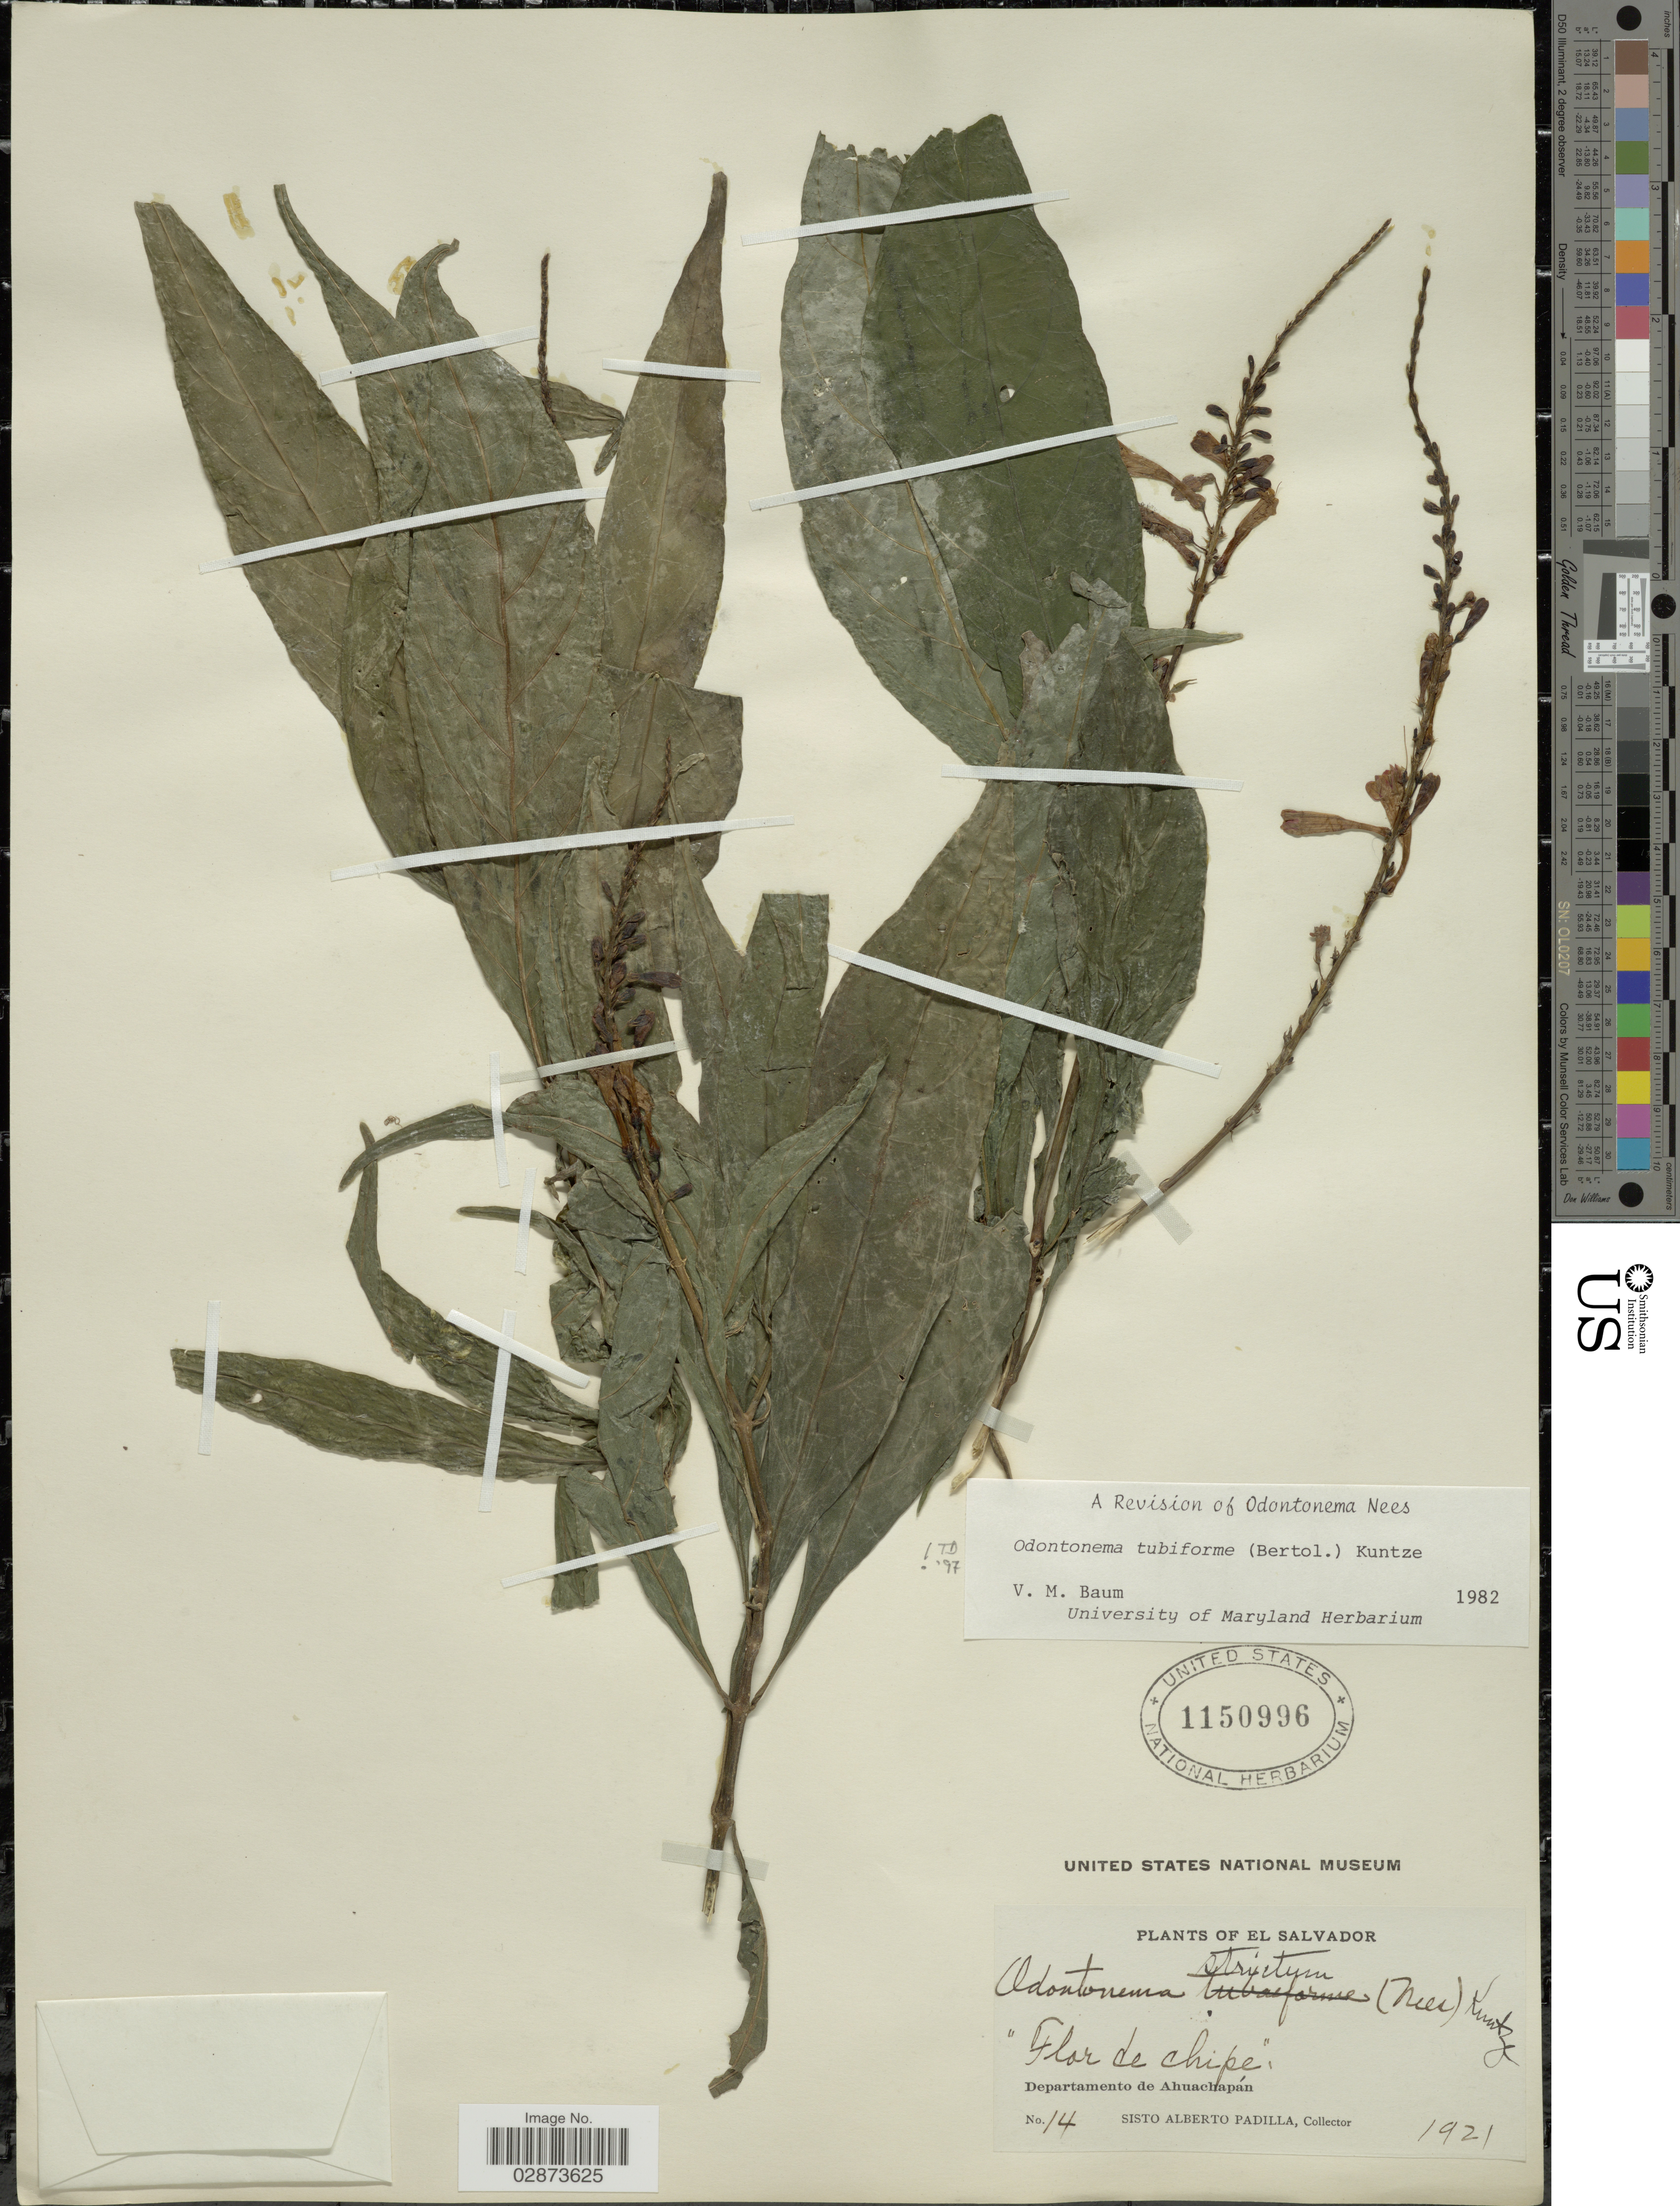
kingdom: Plantae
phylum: Tracheophyta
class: Magnoliopsida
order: Lamiales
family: Acanthaceae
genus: Odontonema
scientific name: Odontonema tubaeforme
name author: (Bertol.) Kuntze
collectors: S. A. Padilla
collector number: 14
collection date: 1921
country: El Salvador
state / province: Ahuachapan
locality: Departamento de Ahuachapán.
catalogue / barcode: US 1150996